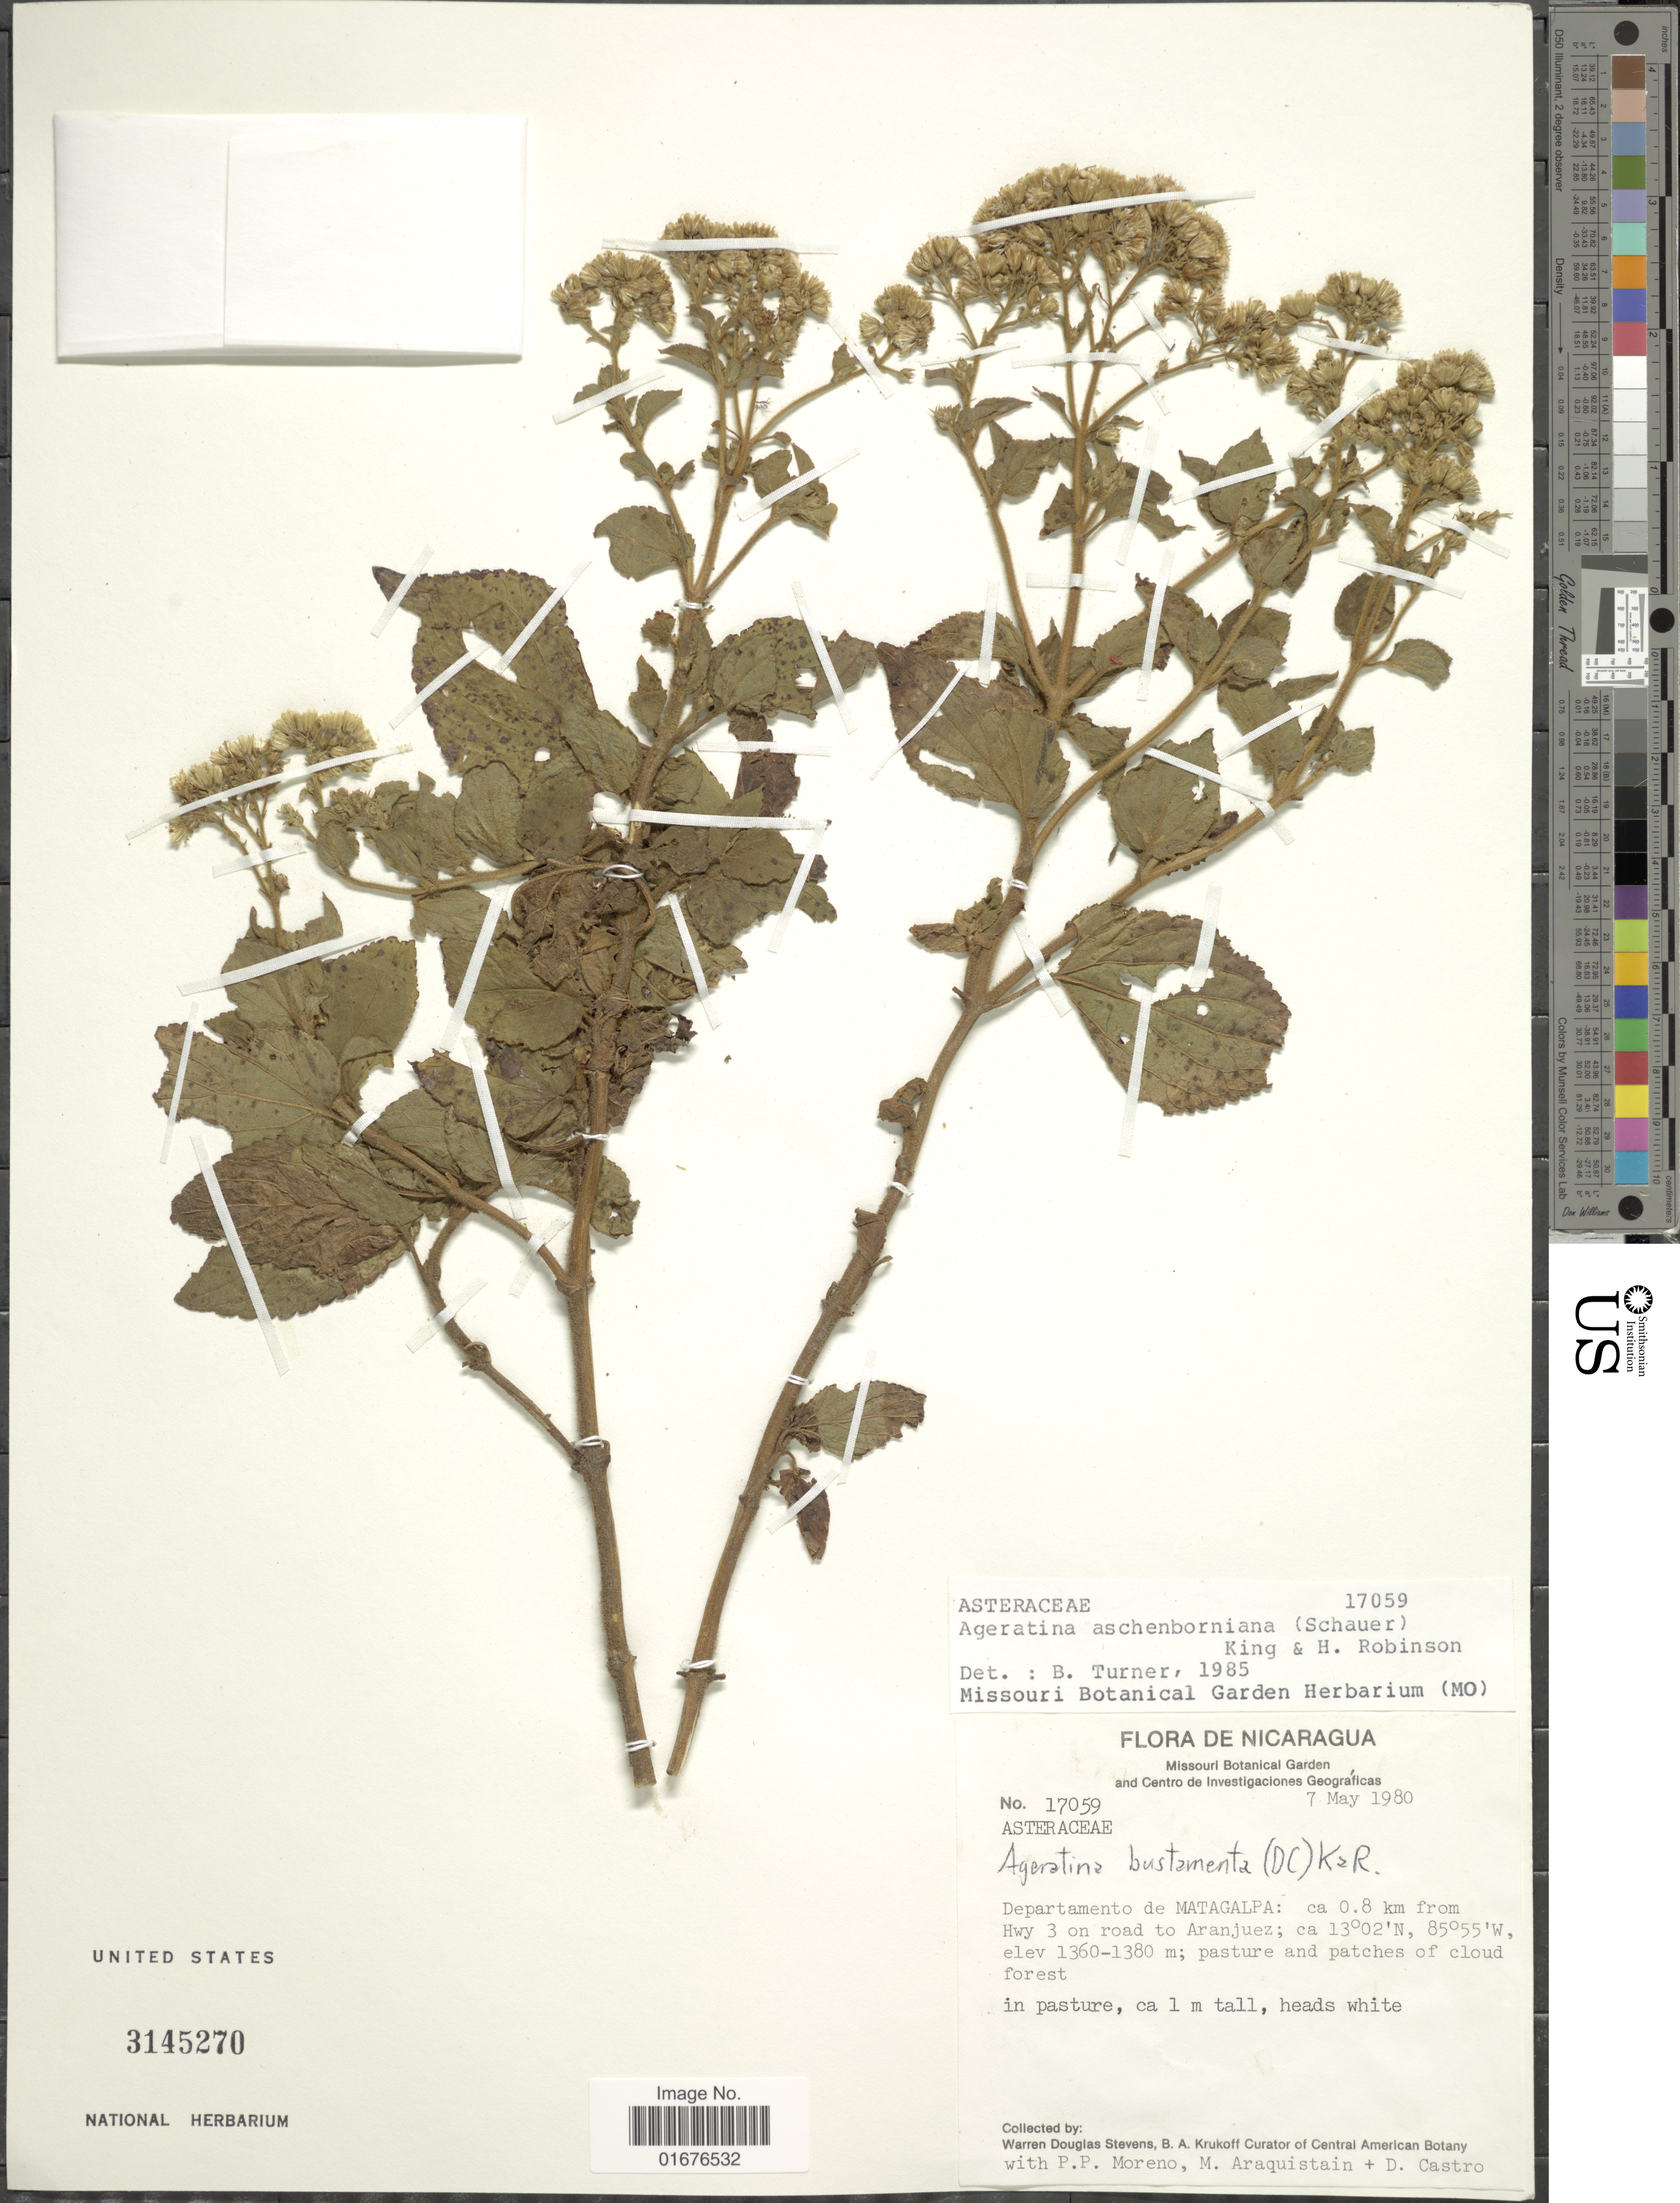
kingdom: Plantae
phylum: Tracheophyta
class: Magnoliopsida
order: Asterales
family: Asteraceae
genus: Ageratina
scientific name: Ageratina pichinchensis var. bustamenta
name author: (DC.) R.M. King & H. Rob.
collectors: W. D. Stevens & B. A. Krukoff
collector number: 17059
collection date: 1980-05-07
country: Nicaragua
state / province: Matagalpa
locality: Ca 0.8 km from Hwy 3 on road to Aranjuaz,; pasture and patches of cloud fores, in pasture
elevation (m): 1360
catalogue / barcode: US 3145270